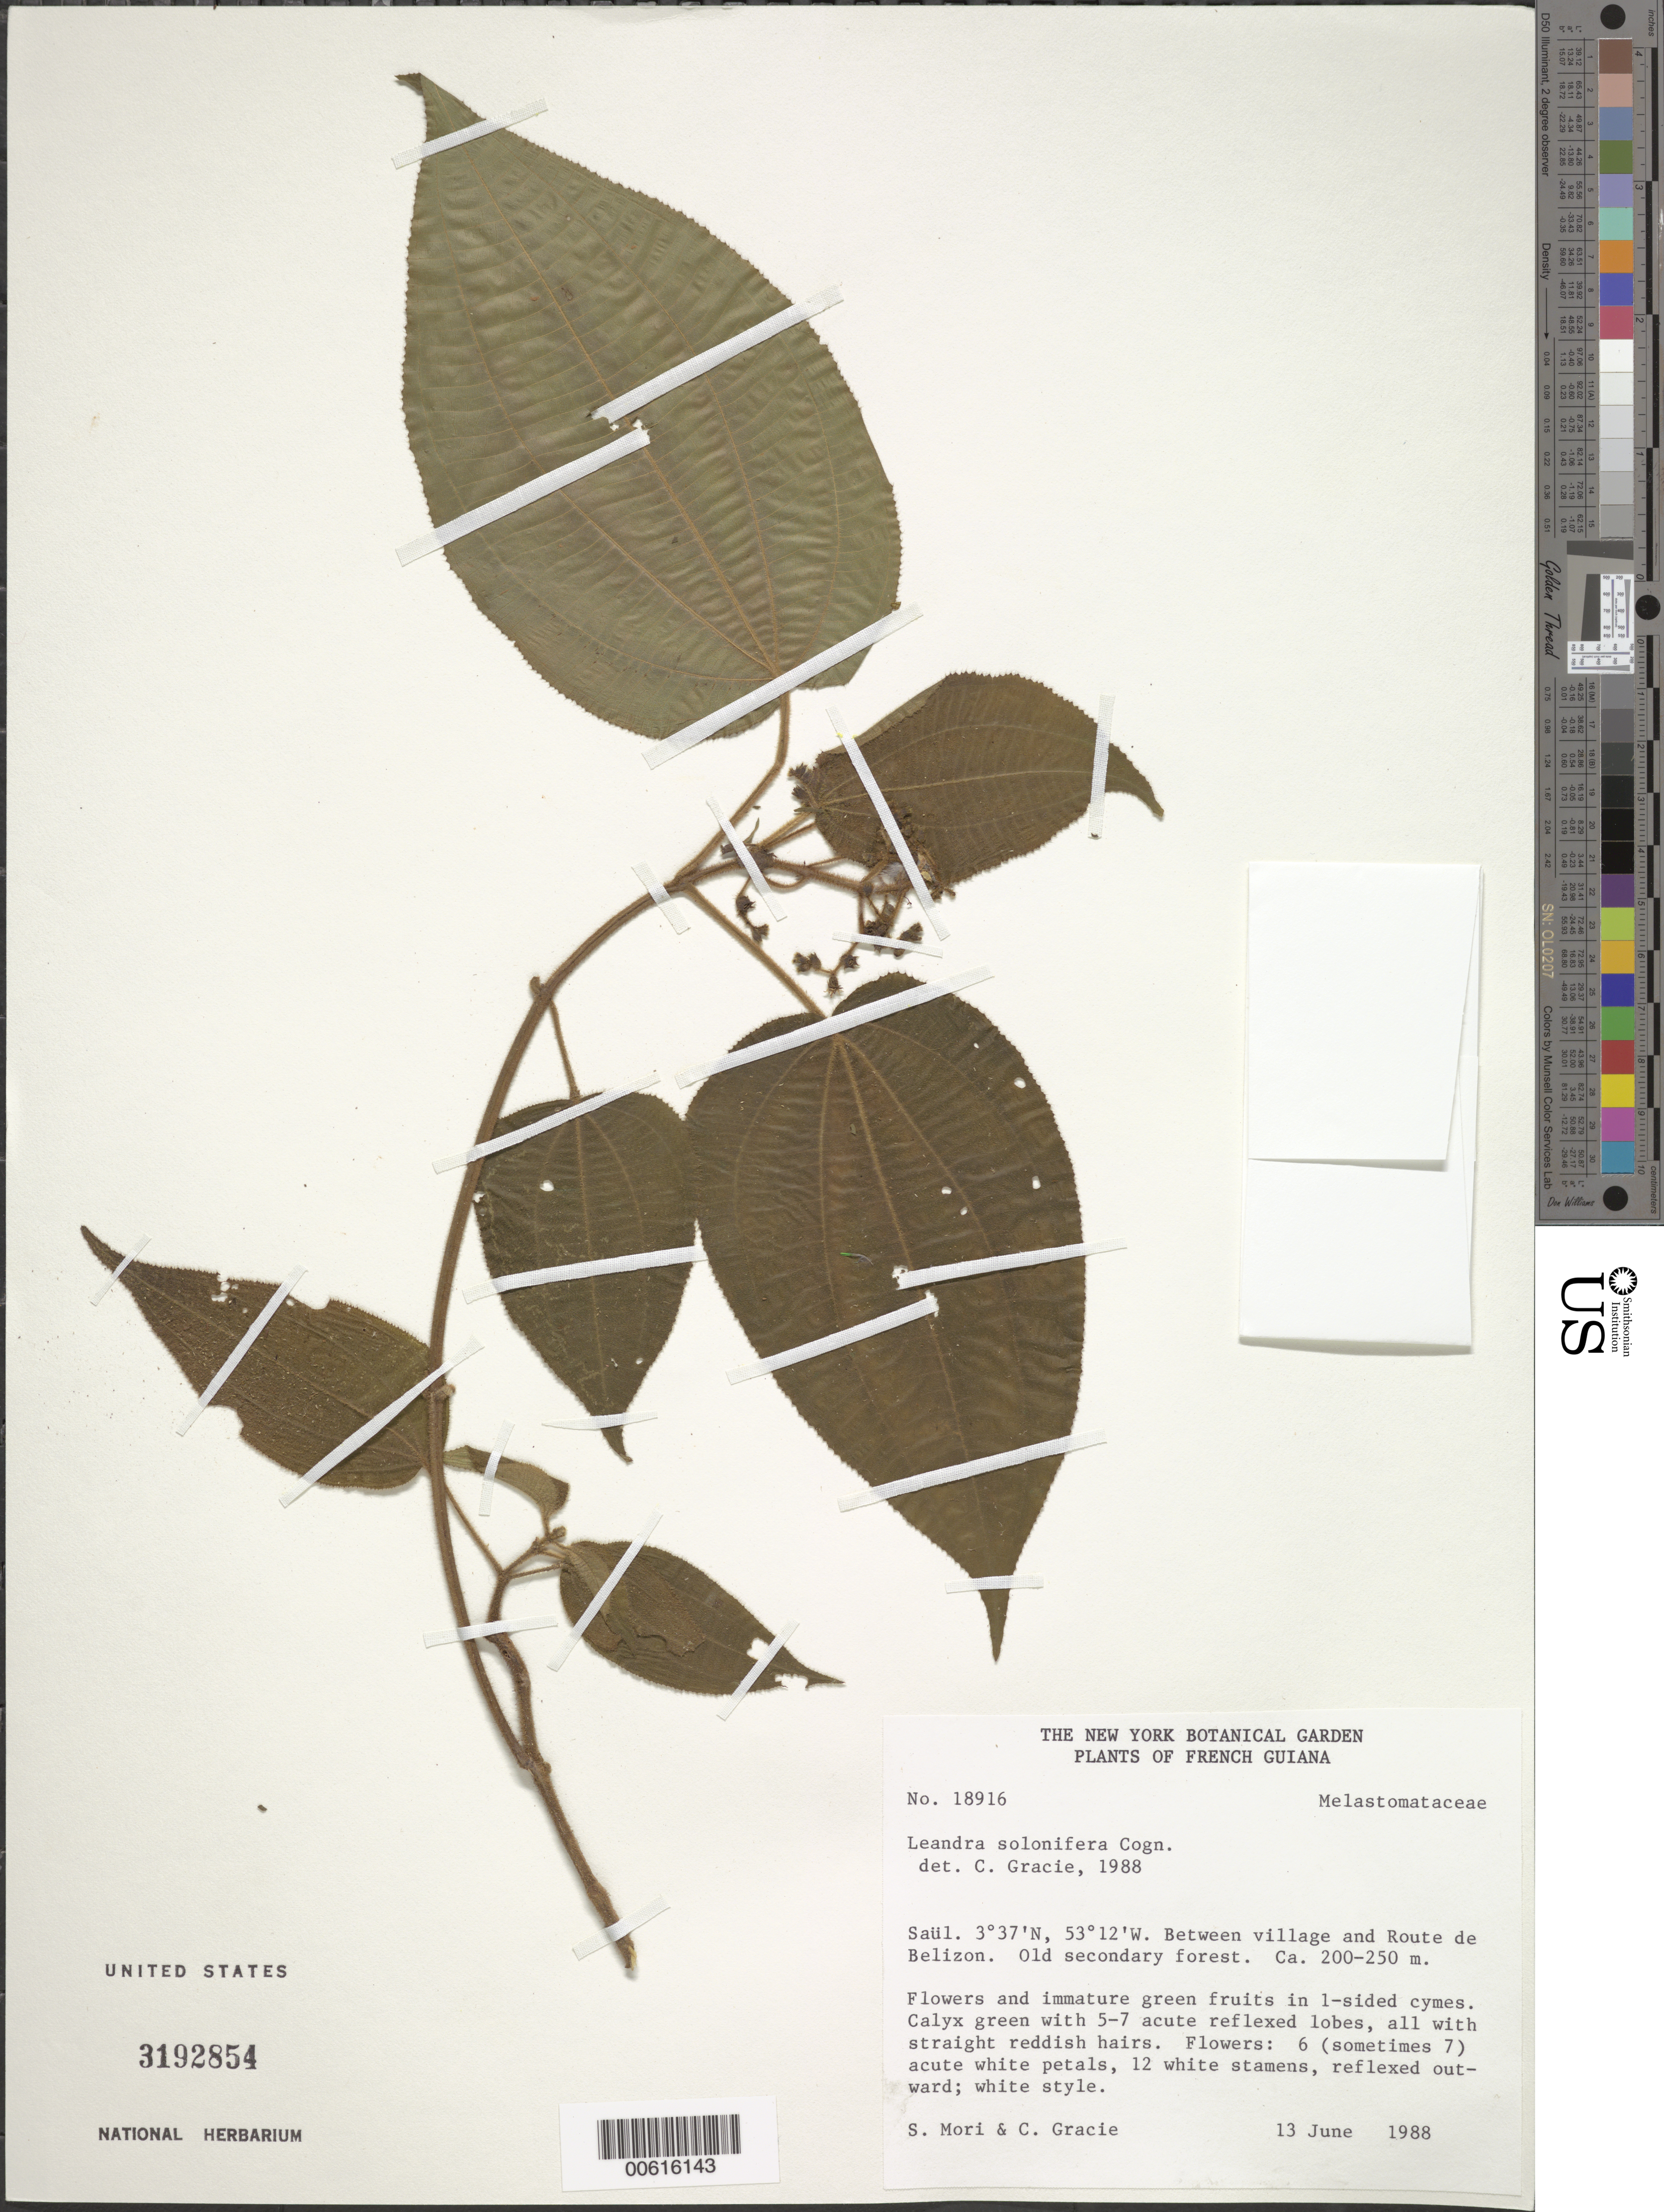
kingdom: Plantae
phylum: Tracheophyta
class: Magnoliopsida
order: Myrtales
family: Melastomataceae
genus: Leandra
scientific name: Leandra solenifera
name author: Cogn.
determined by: Gracie, Carol A.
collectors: S. Mori & C. A. Gracie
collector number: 18916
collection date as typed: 13-Jun-88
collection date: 1988-06-13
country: French Guiana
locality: Saül, between village and Route de Belizon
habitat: Old secondary forest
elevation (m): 200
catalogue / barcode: US 3192854